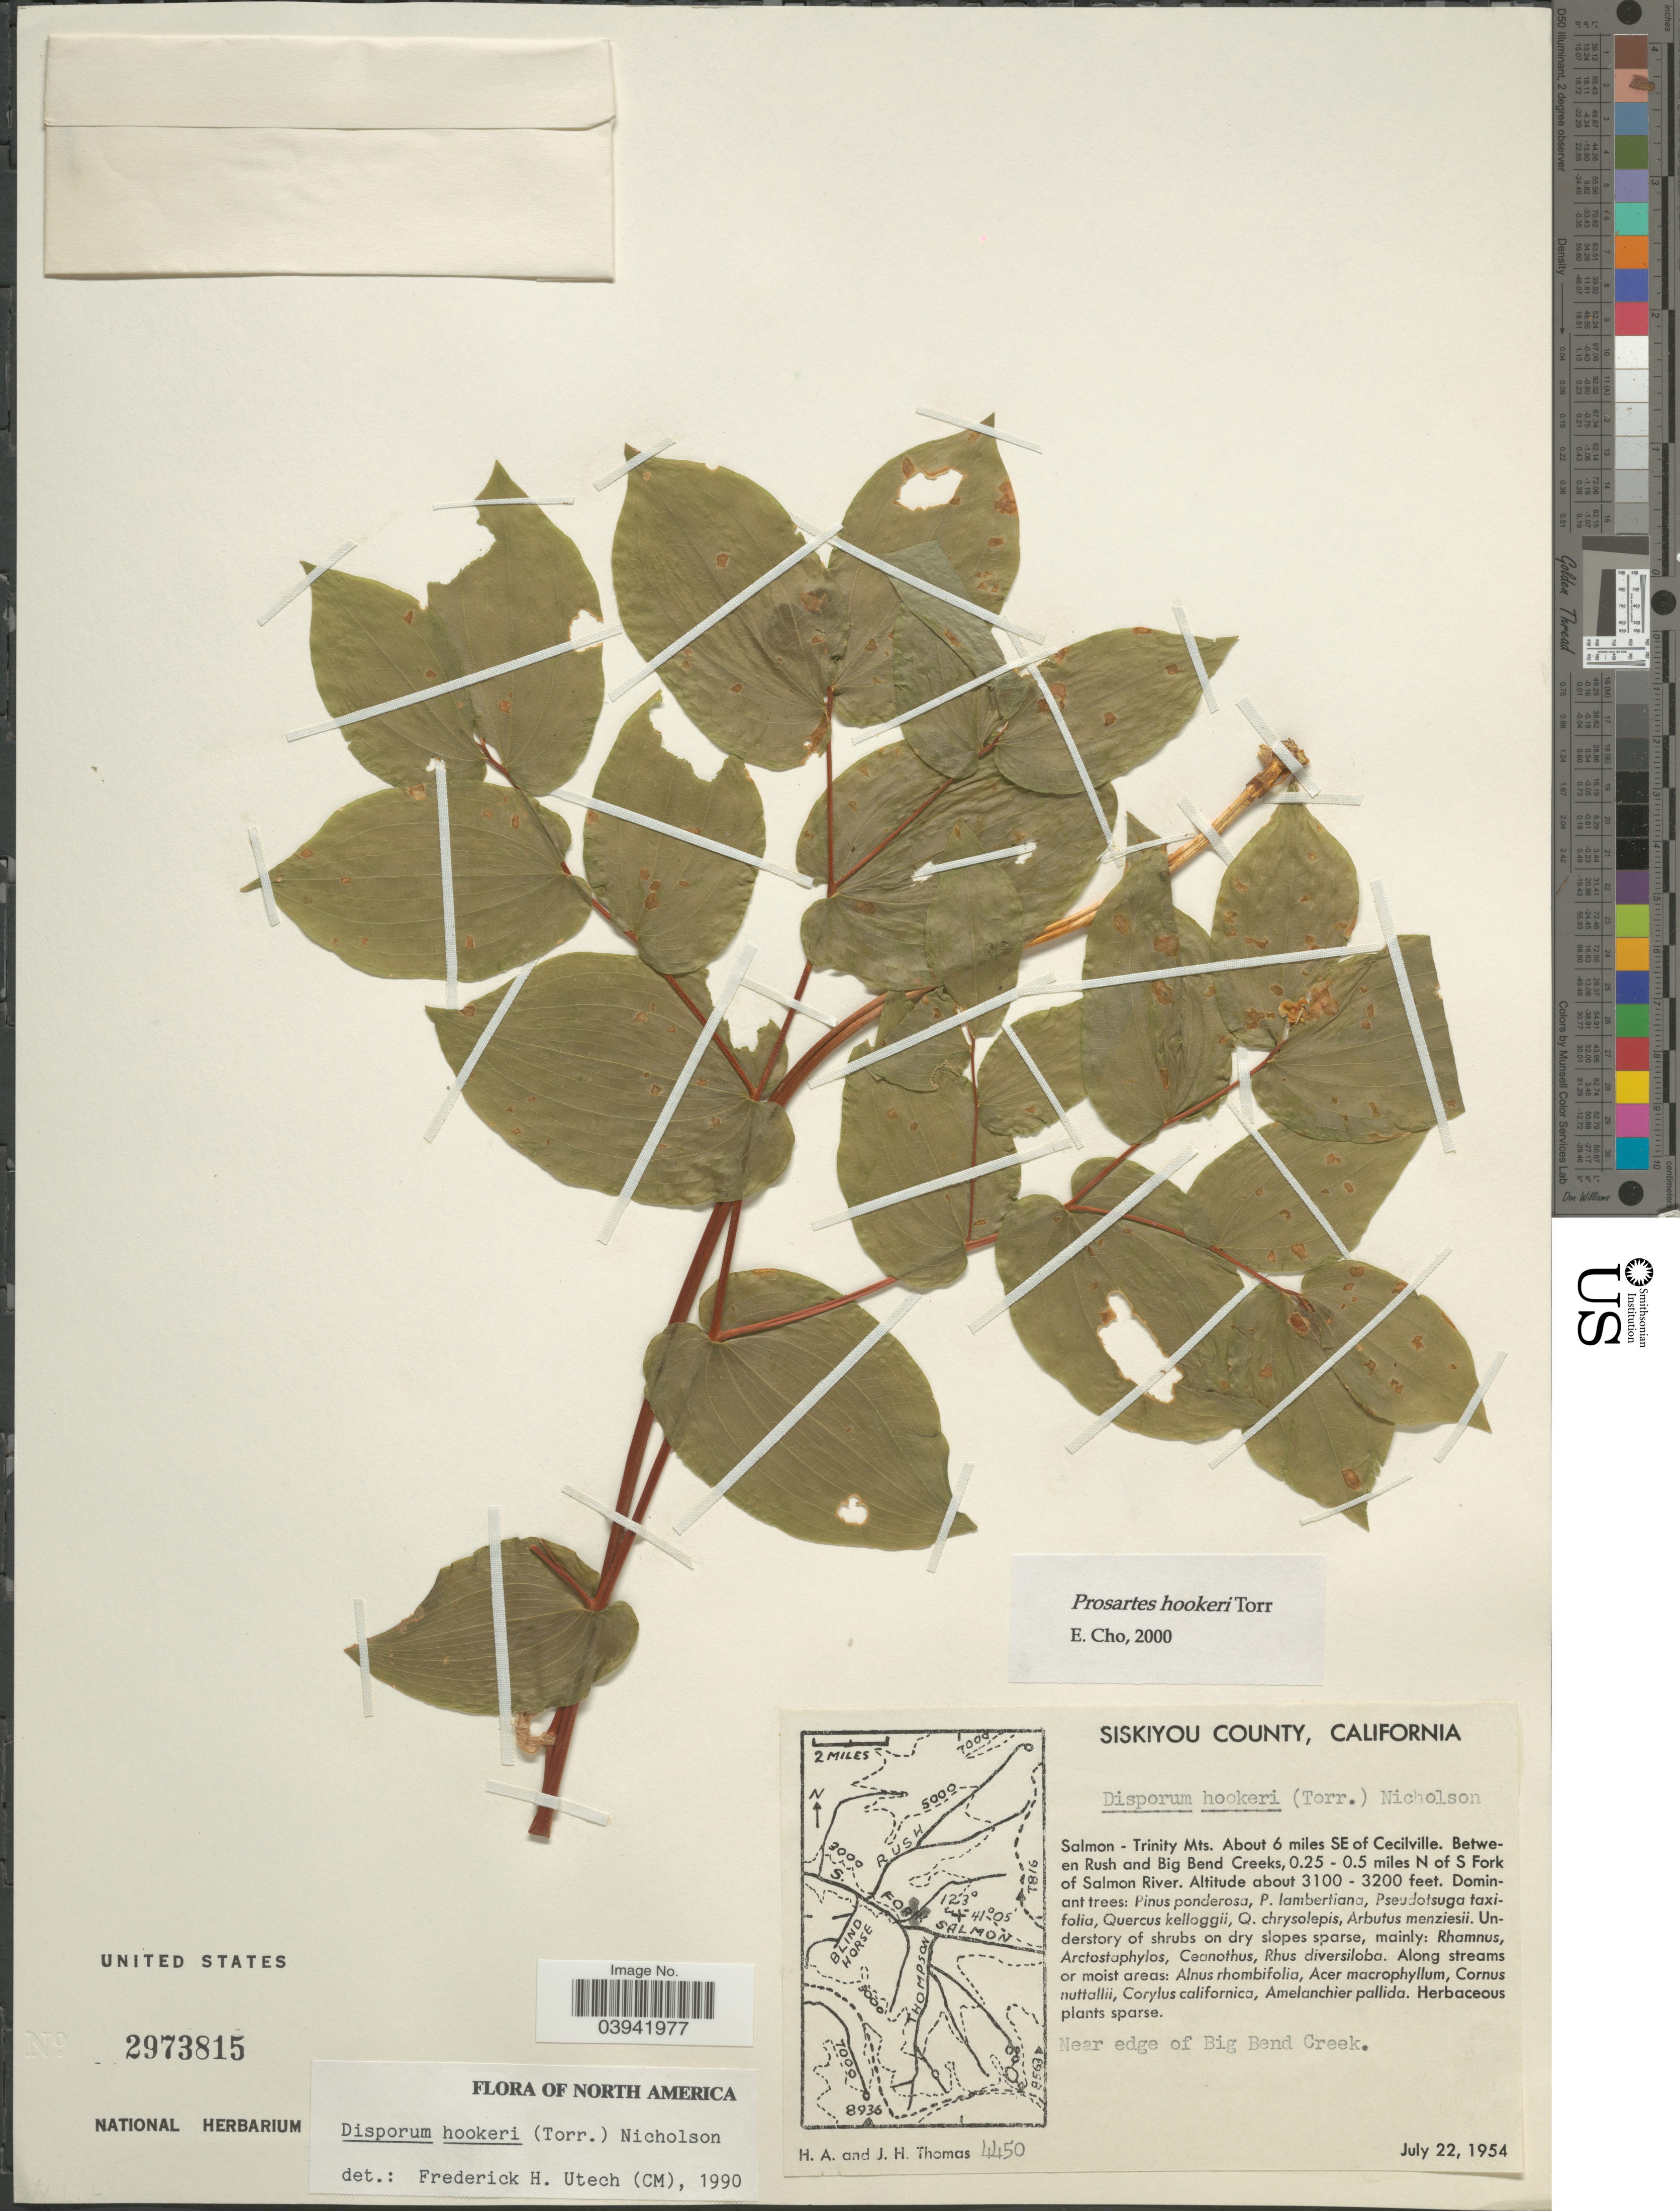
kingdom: Plantae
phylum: Tracheophyta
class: Liliopsida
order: Liliales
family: Liliaceae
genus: Prosartes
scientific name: Prosartes hookeri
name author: Torr.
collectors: H. Thomas & J. H. Thomas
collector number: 4450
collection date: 1954-07-22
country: United States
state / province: California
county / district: Siskiyou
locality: Siskiyou County. Salmon - Trinity Mts. About 6 miles SE of Cecilville. Between Rush and Big Bend Creeks, 0.25 - 0.5 miles N of S fork of Salmon River. Near edge of Big Bend Creek.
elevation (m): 945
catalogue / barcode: US 2973815